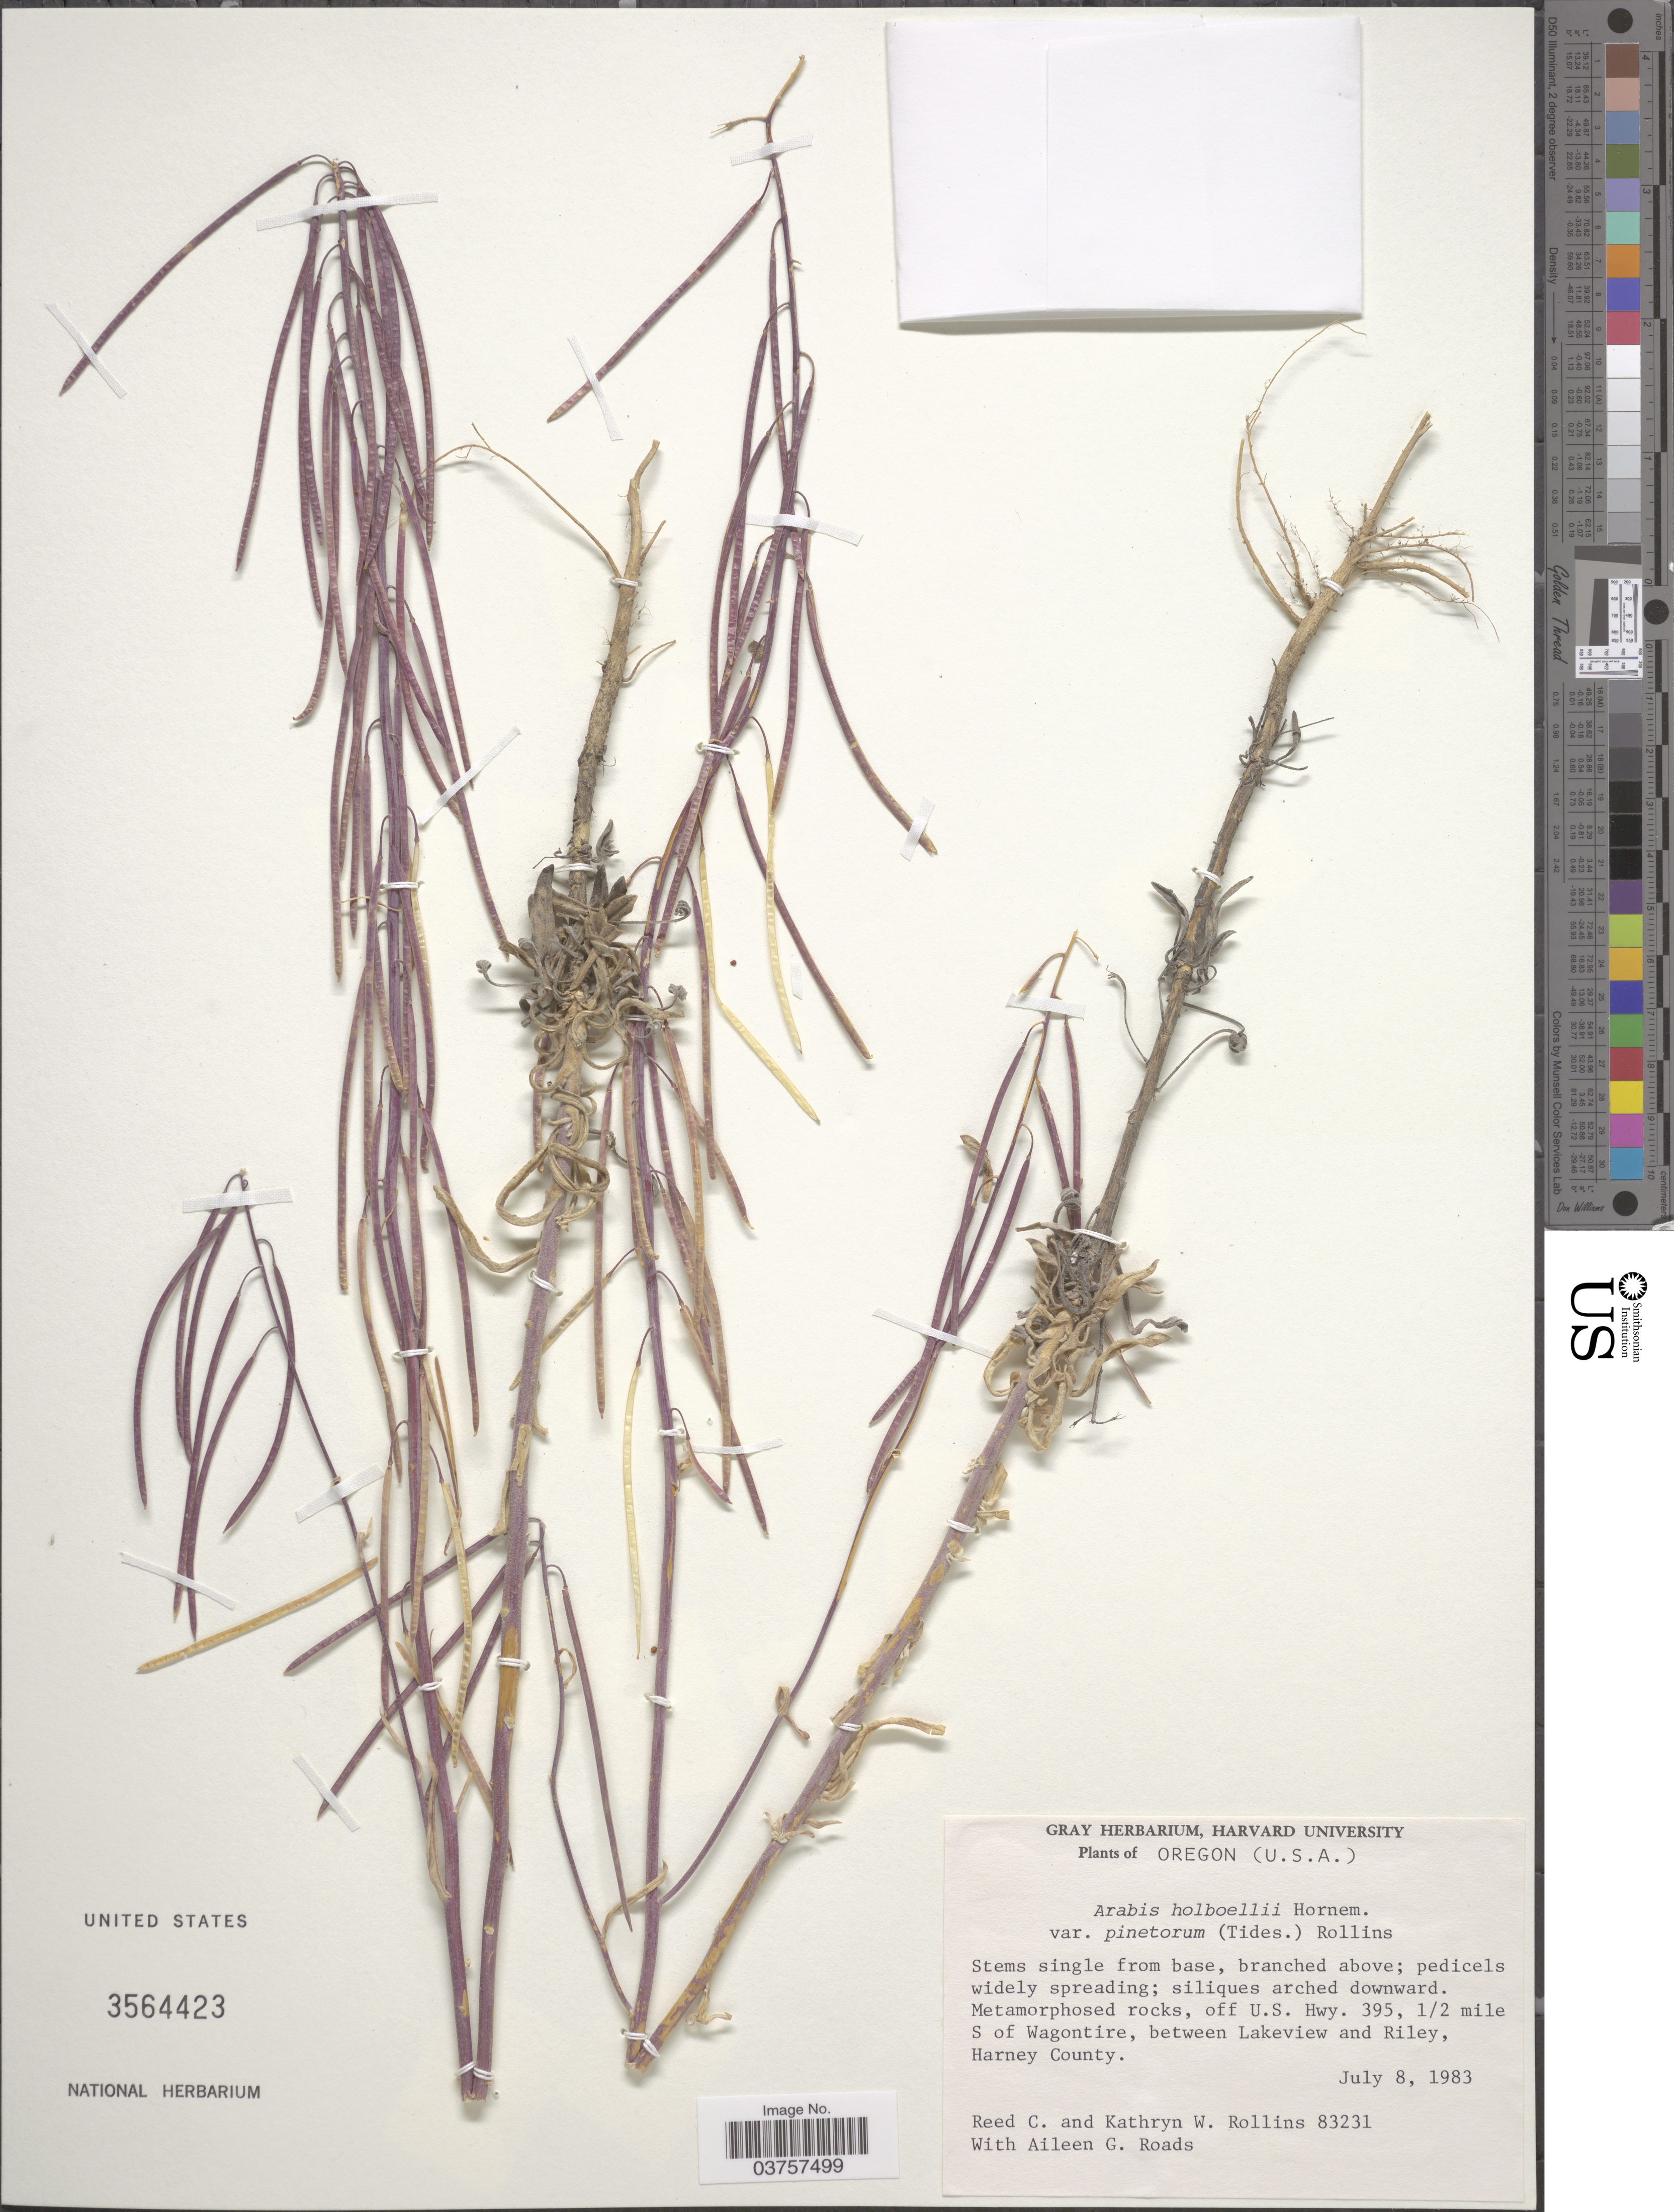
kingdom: Plantae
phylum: Tracheophyta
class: Magnoliopsida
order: Brassicales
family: Brassicaceae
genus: Arabis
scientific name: Arabis holboellii var. pinetorum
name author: (Tidestr.) Rollins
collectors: R. C. Rollins, K. W. Rollins & A. Roads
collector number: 83231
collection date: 1983-07-08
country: United States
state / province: Oregon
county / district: Harney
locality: Off U.S. Hwy. 395, 1/2 mile S of Wagontire, between Lakeview and Riley, Harney County.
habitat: metamorphosed rock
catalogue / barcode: US 3564423